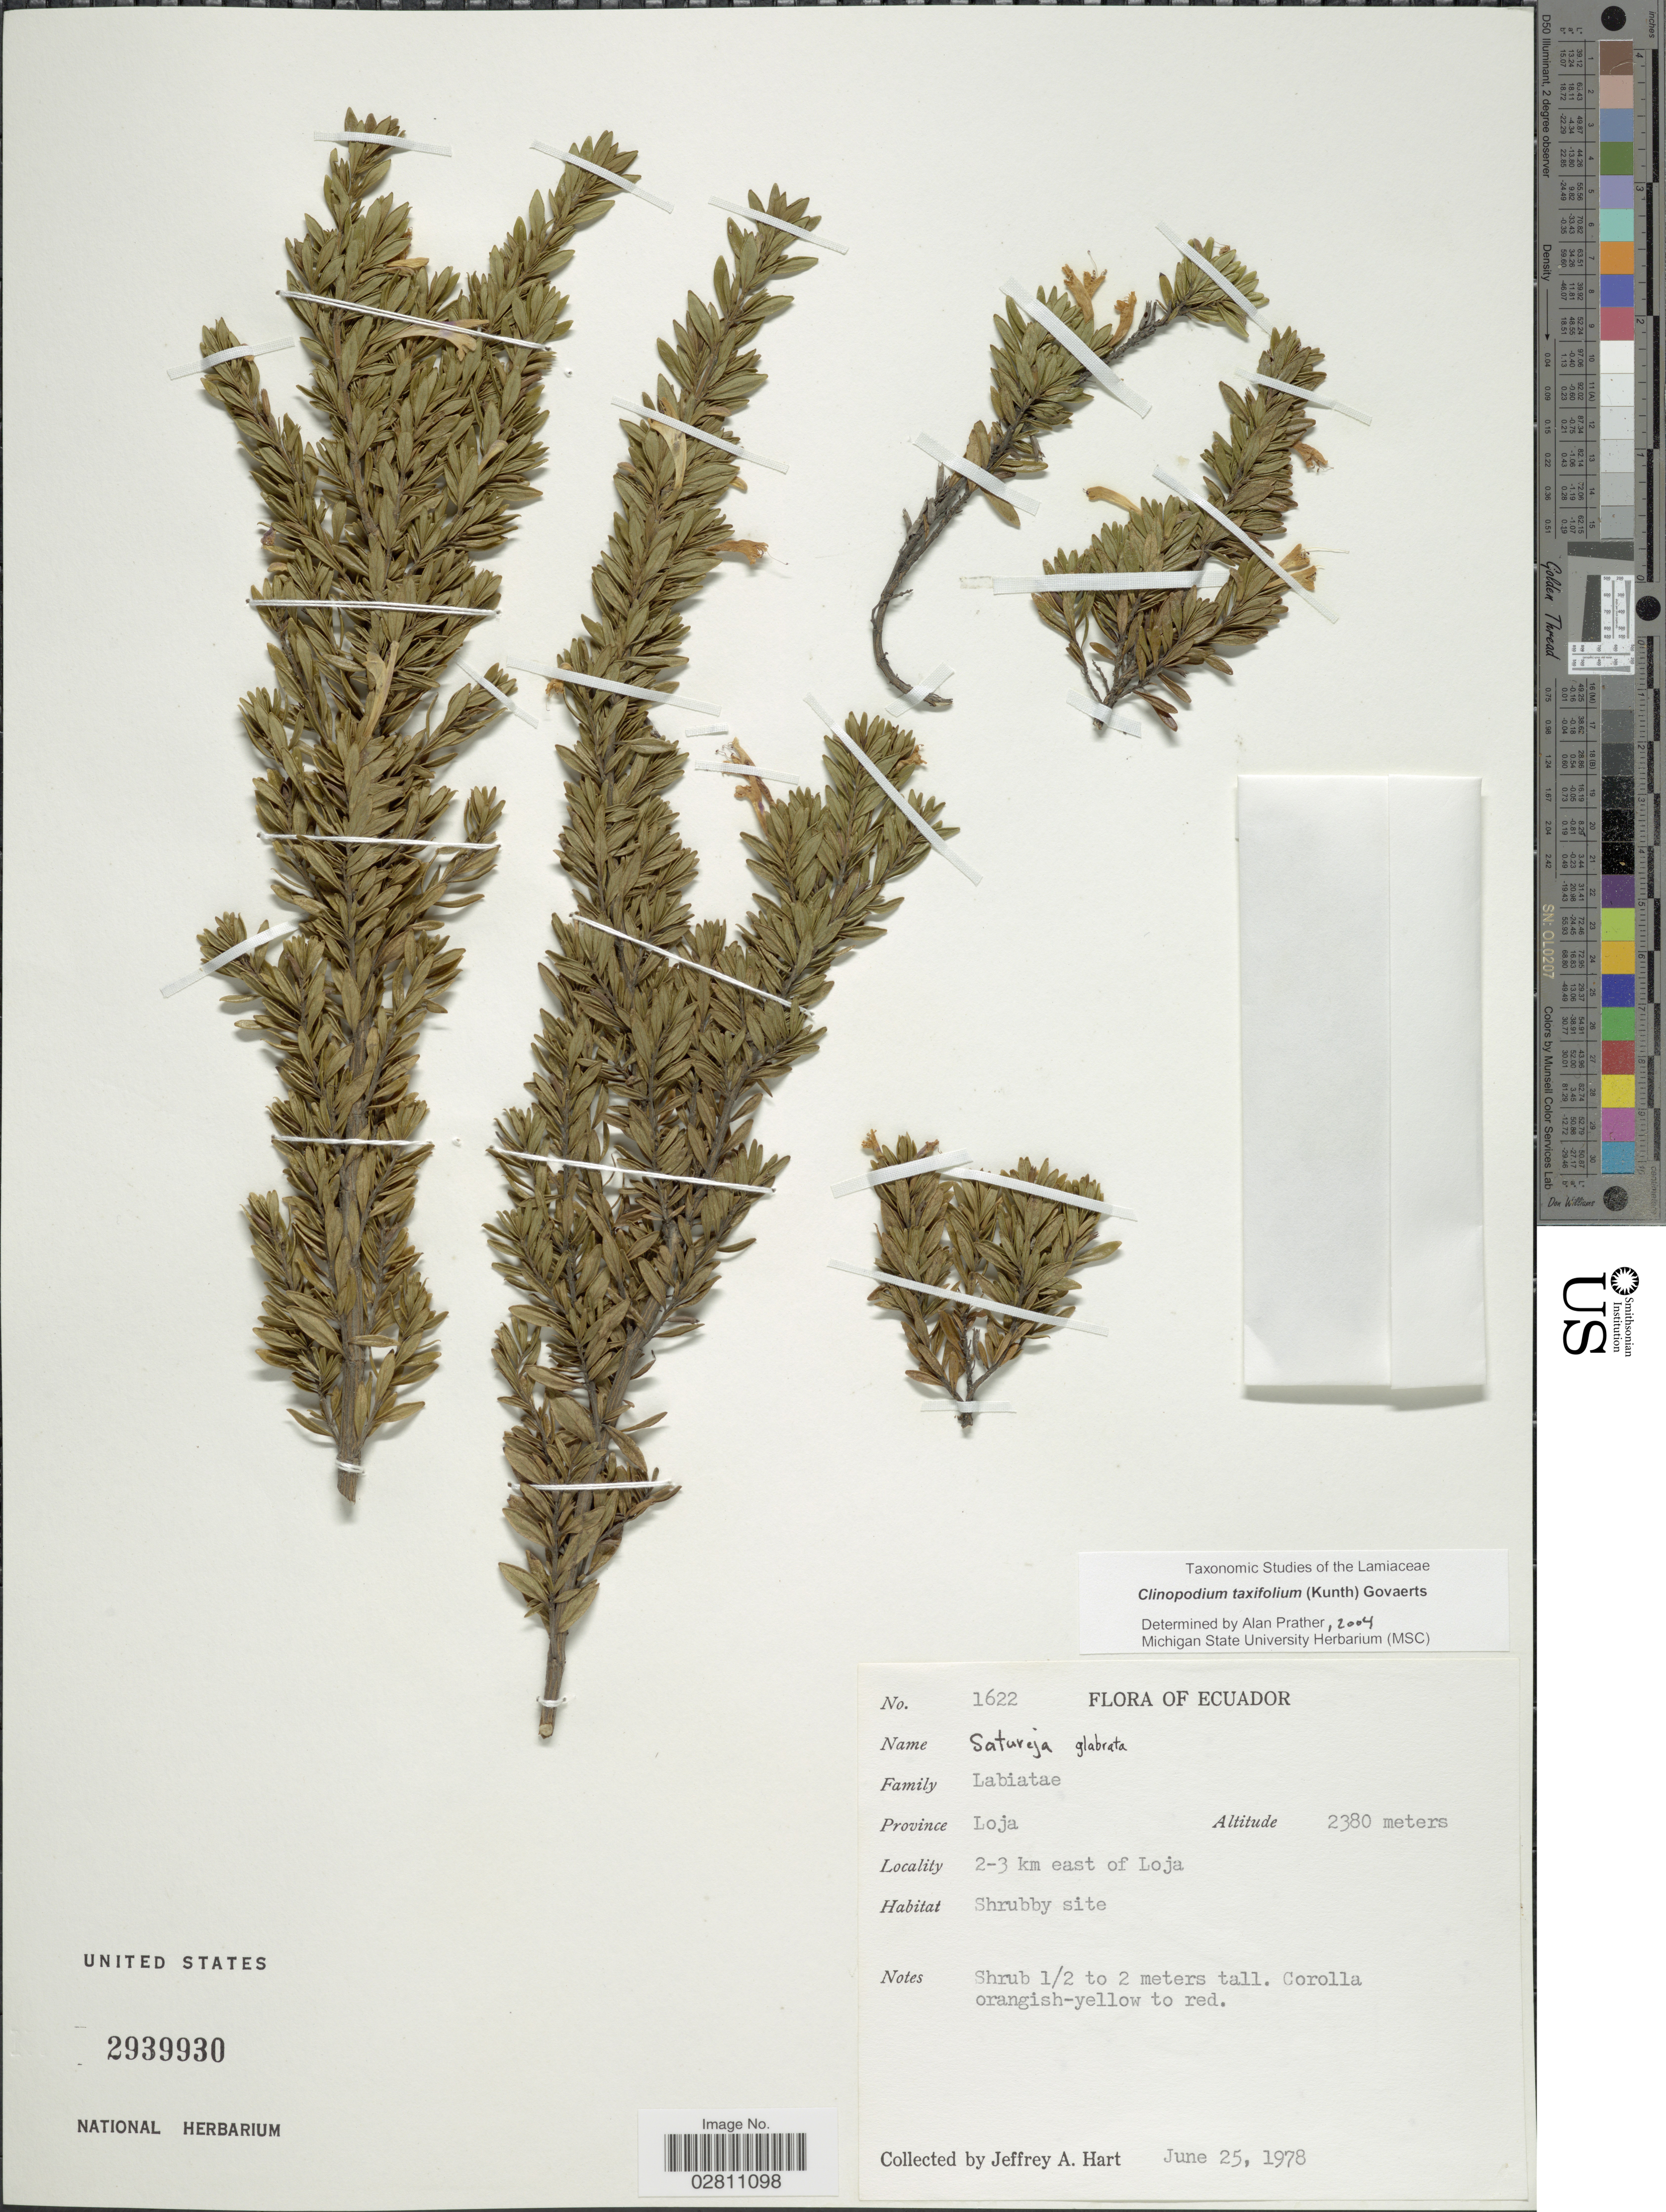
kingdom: Plantae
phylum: Tracheophyta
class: Magnoliopsida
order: Lamiales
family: Lamiaceae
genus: Clinopodium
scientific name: Clinopodium taxifolium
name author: (Kunth) Govaerts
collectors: J. A. Hart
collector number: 1622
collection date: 1978-06-25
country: Ecuador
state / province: Loja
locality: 2-3 km east of Loja.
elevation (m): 2380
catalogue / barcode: US 2939930